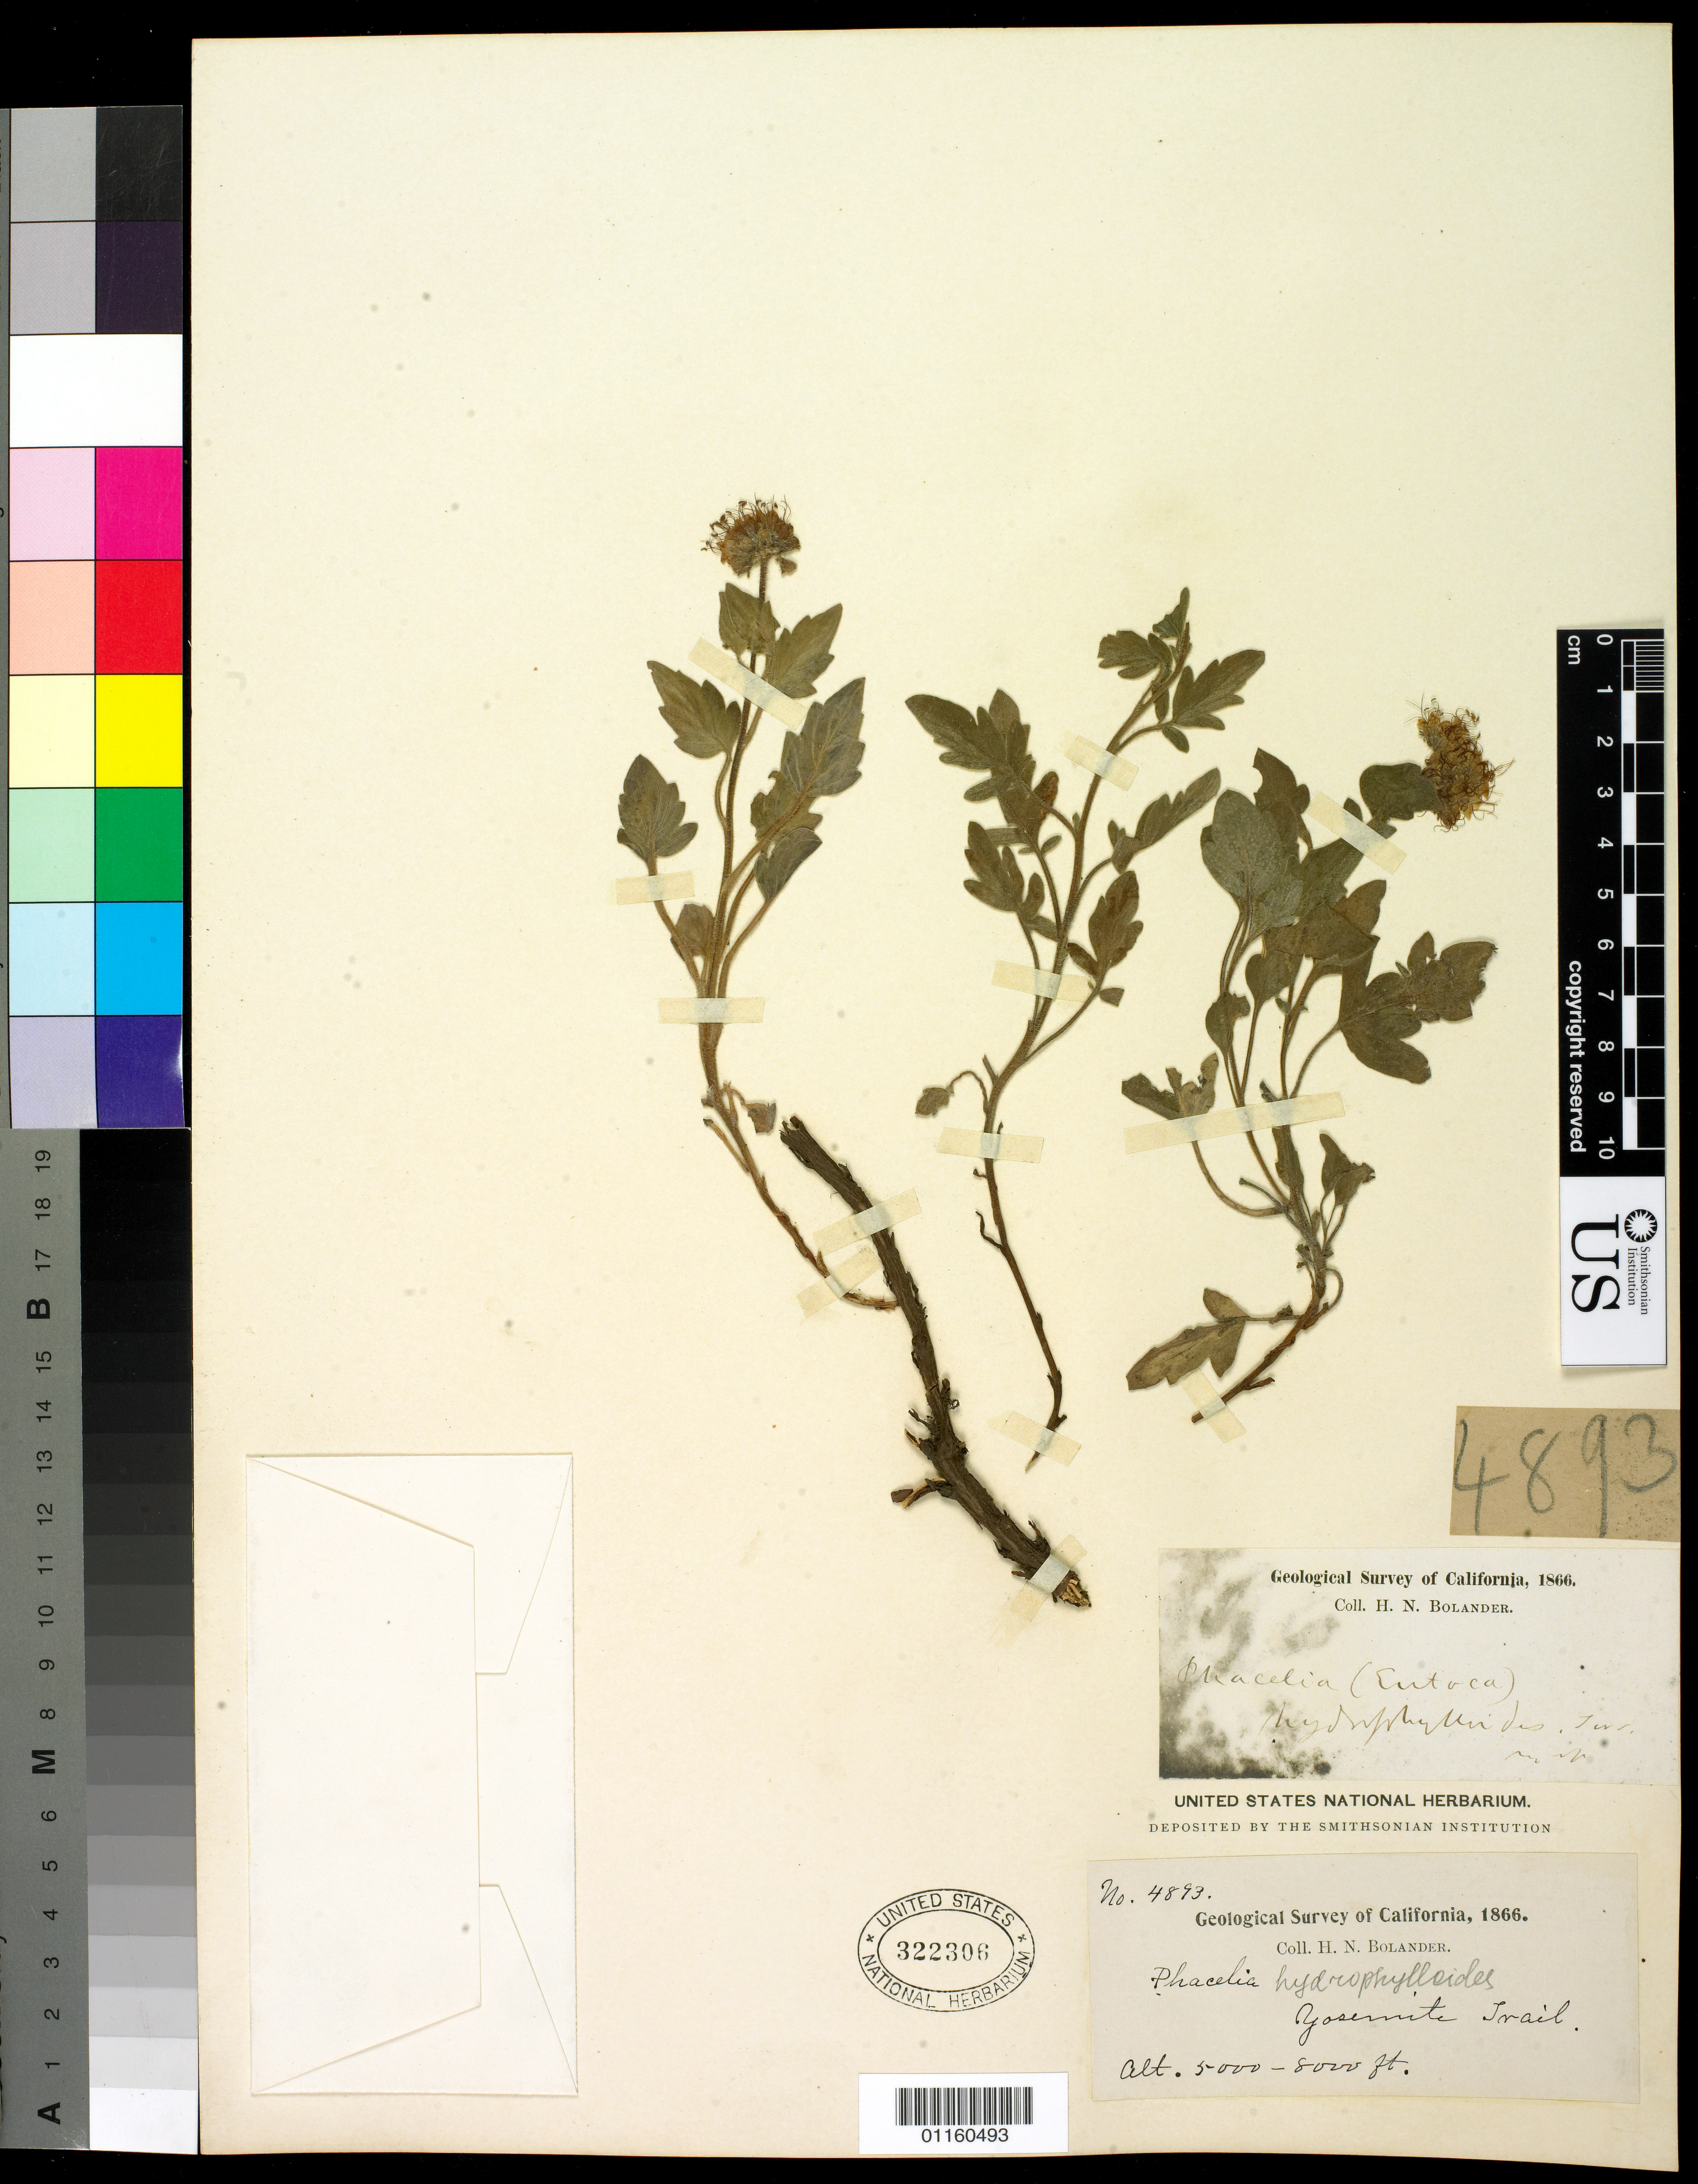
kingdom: Plantae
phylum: Tracheophyta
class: Magnoliopsida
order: Boraginales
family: Hydrophyllaceae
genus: Phacelia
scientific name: Phacelia hydrophylloides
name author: Torr. & A. Gray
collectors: H. Bolander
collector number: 4893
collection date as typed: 1866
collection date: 1866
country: United States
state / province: California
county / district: Mariposa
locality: Yosemite Trail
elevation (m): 1524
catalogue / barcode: US 322306